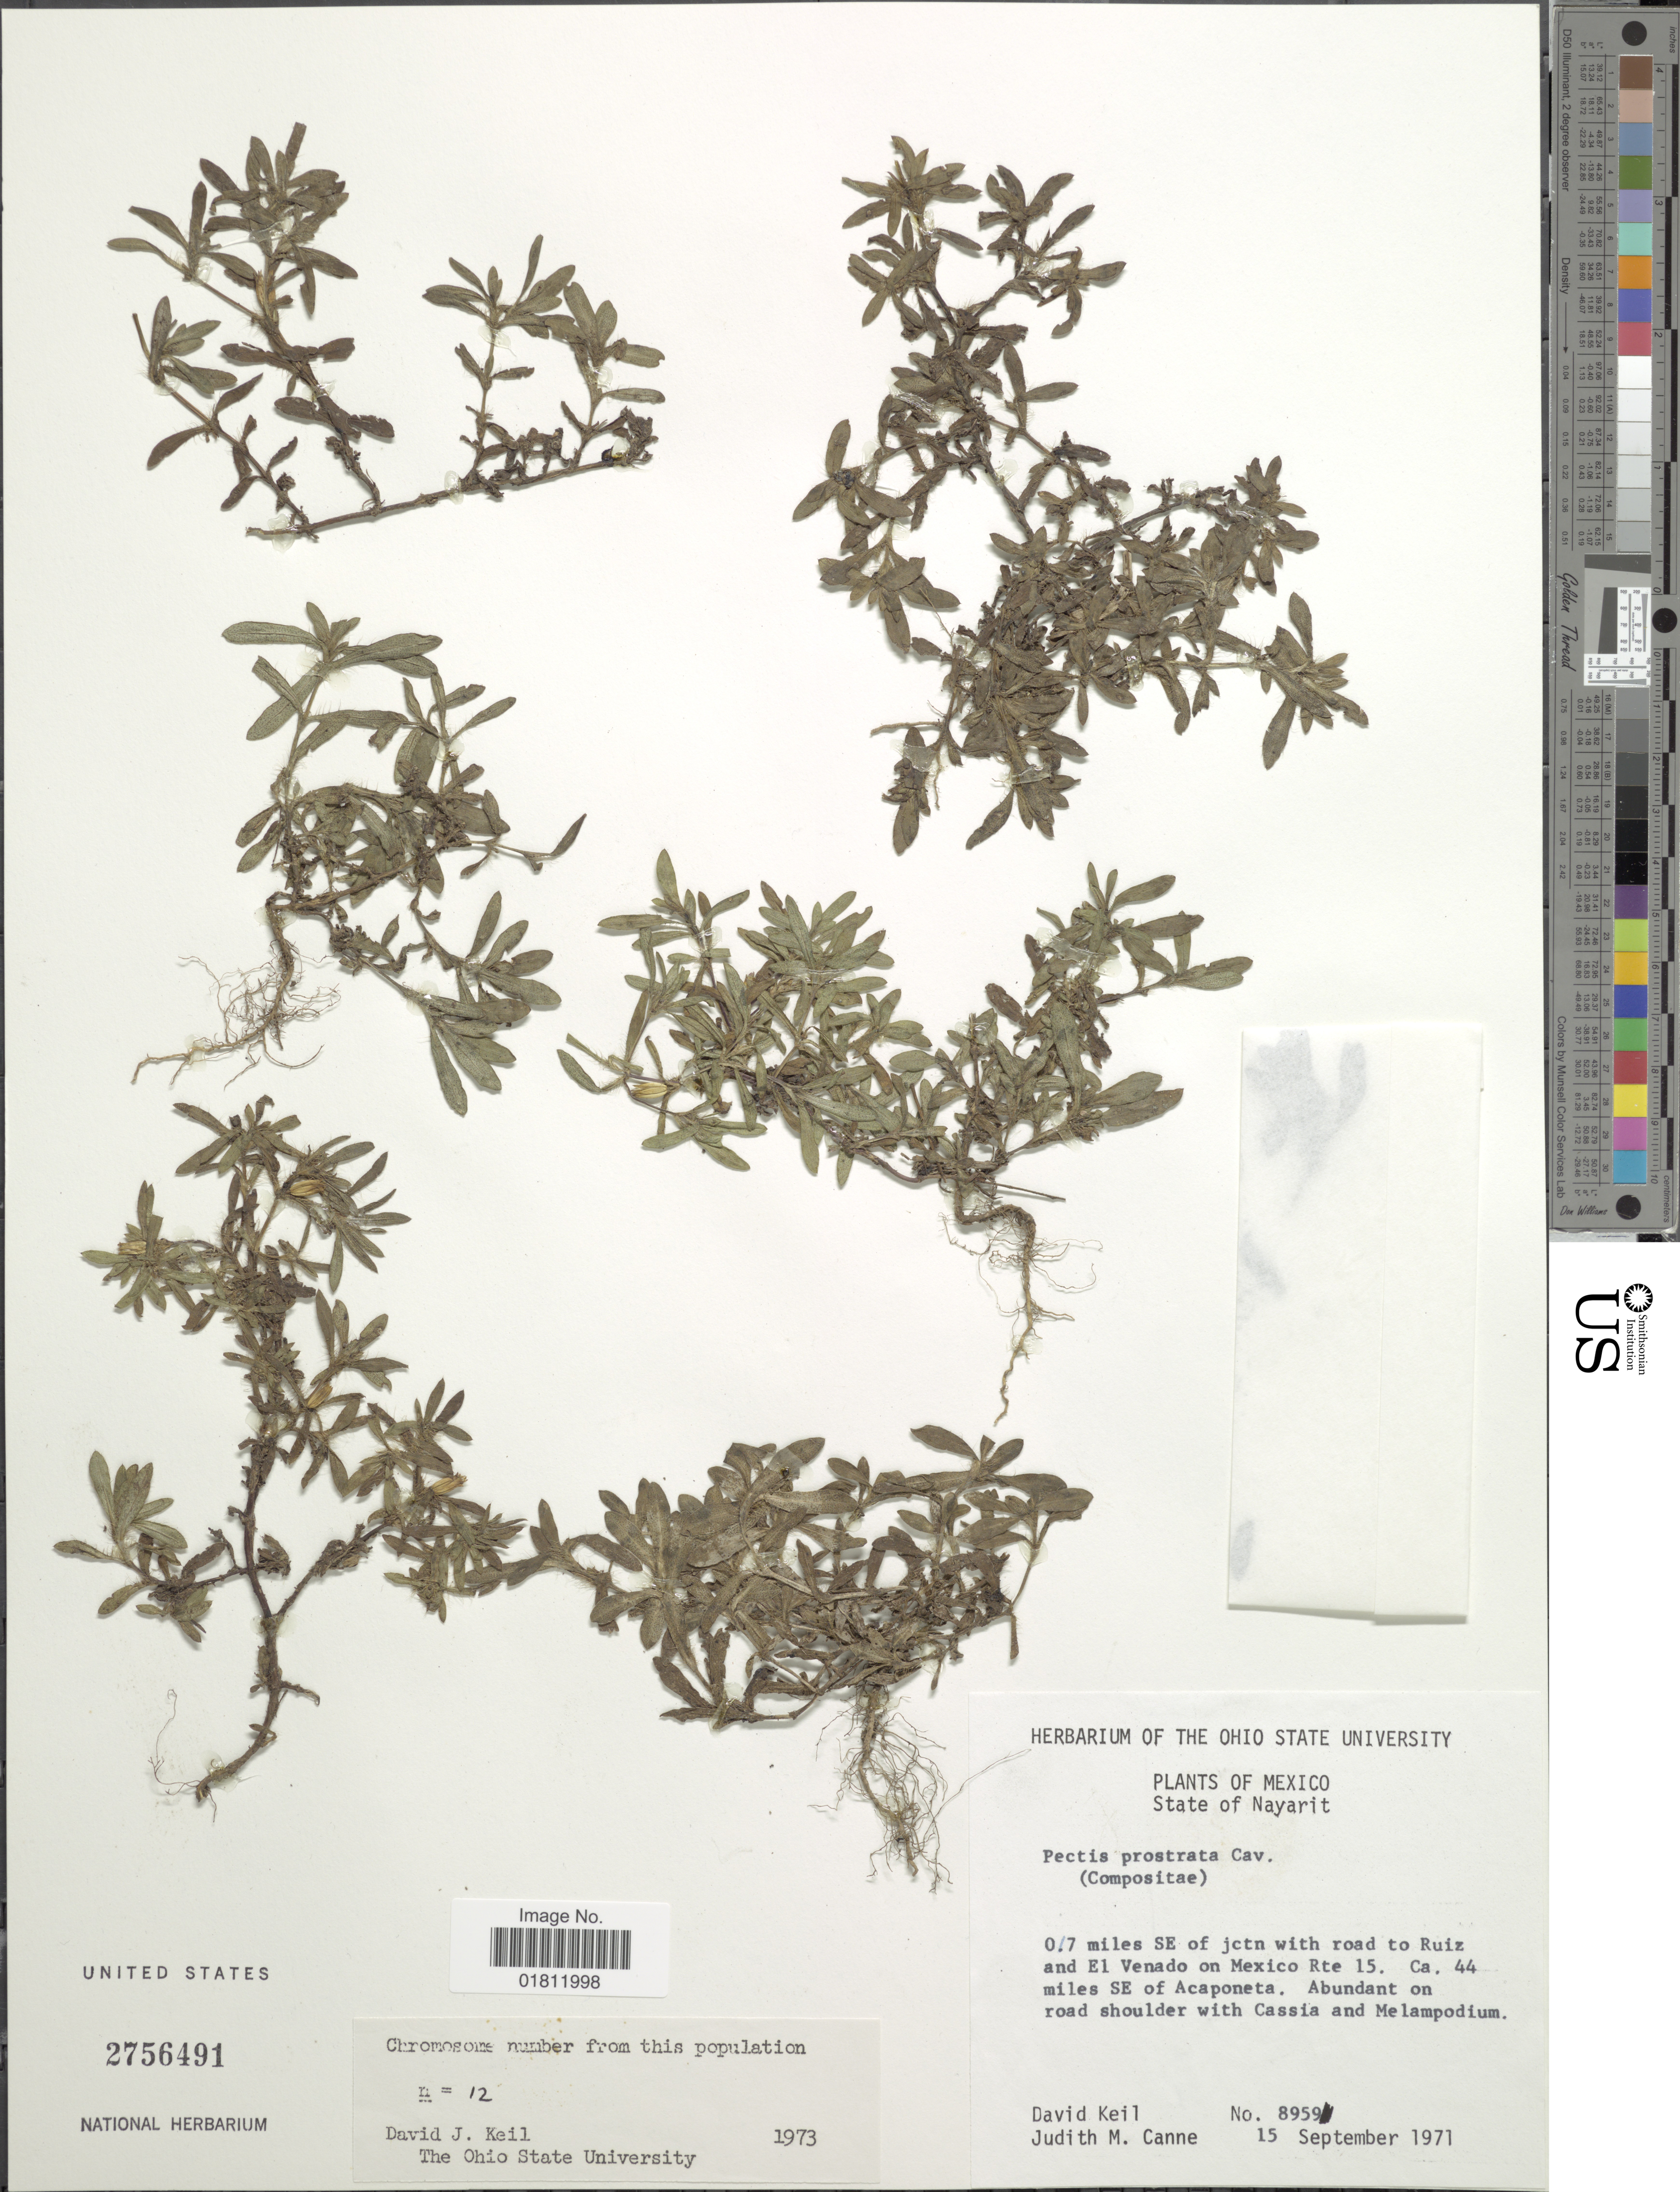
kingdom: Plantae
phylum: Tracheophyta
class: Magnoliopsida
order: Asterales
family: Asteraceae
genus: Pectis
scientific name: Pectis prostrata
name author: Cav.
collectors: D. J. Keil & J. M. Canne-Hilliker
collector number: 8959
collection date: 1971-09-15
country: Mexico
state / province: Nayarit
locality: State of Nayarit. 0.7 miles SE of jctn with road to Ruiz and El Venado on Mexico Rte. 15. Ca 44 miles SE of Acaponeta.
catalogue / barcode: US 2756491